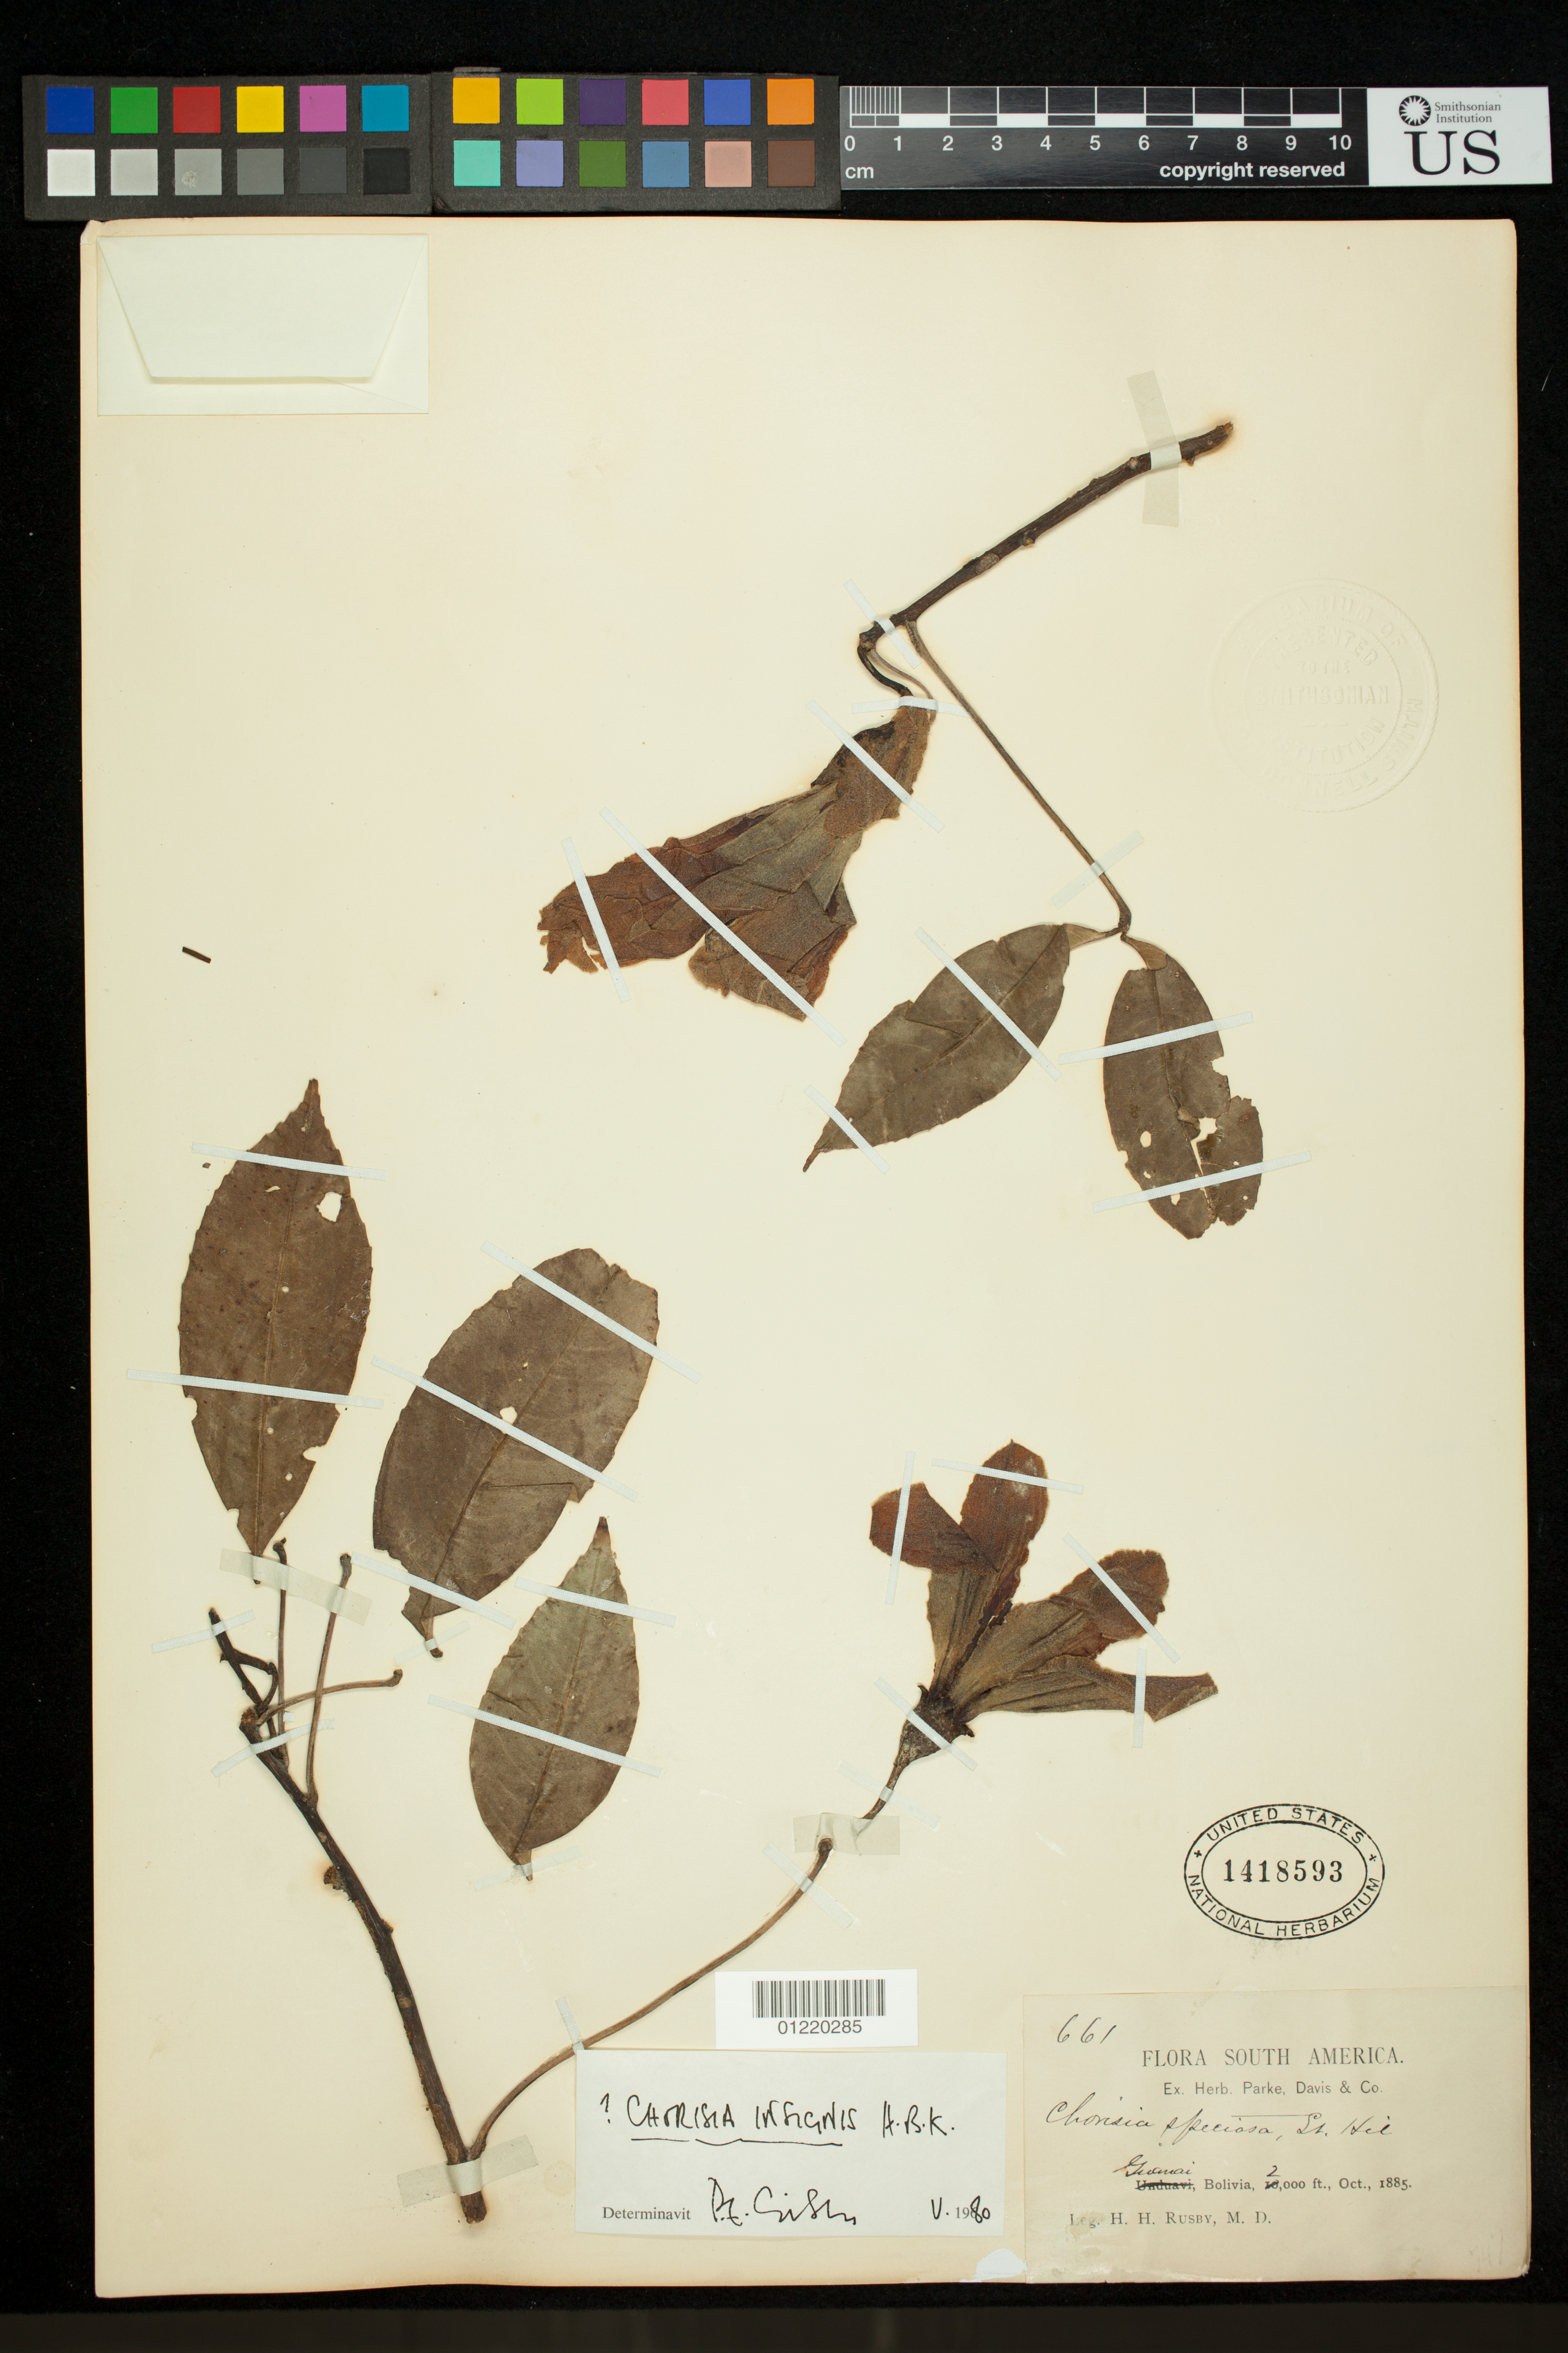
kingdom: Plantae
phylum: Tracheophyta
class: Magnoliopsida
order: Malvales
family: Malvaceae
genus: Ceiba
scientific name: Ceiba speciosa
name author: (A. St.-Hil.) Ravenna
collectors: H. H. Rusby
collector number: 661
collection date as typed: Oct., 1885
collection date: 1885-10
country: Bolivia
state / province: La Páz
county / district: Larecaja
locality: Guanay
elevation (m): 610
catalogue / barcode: US 1418593